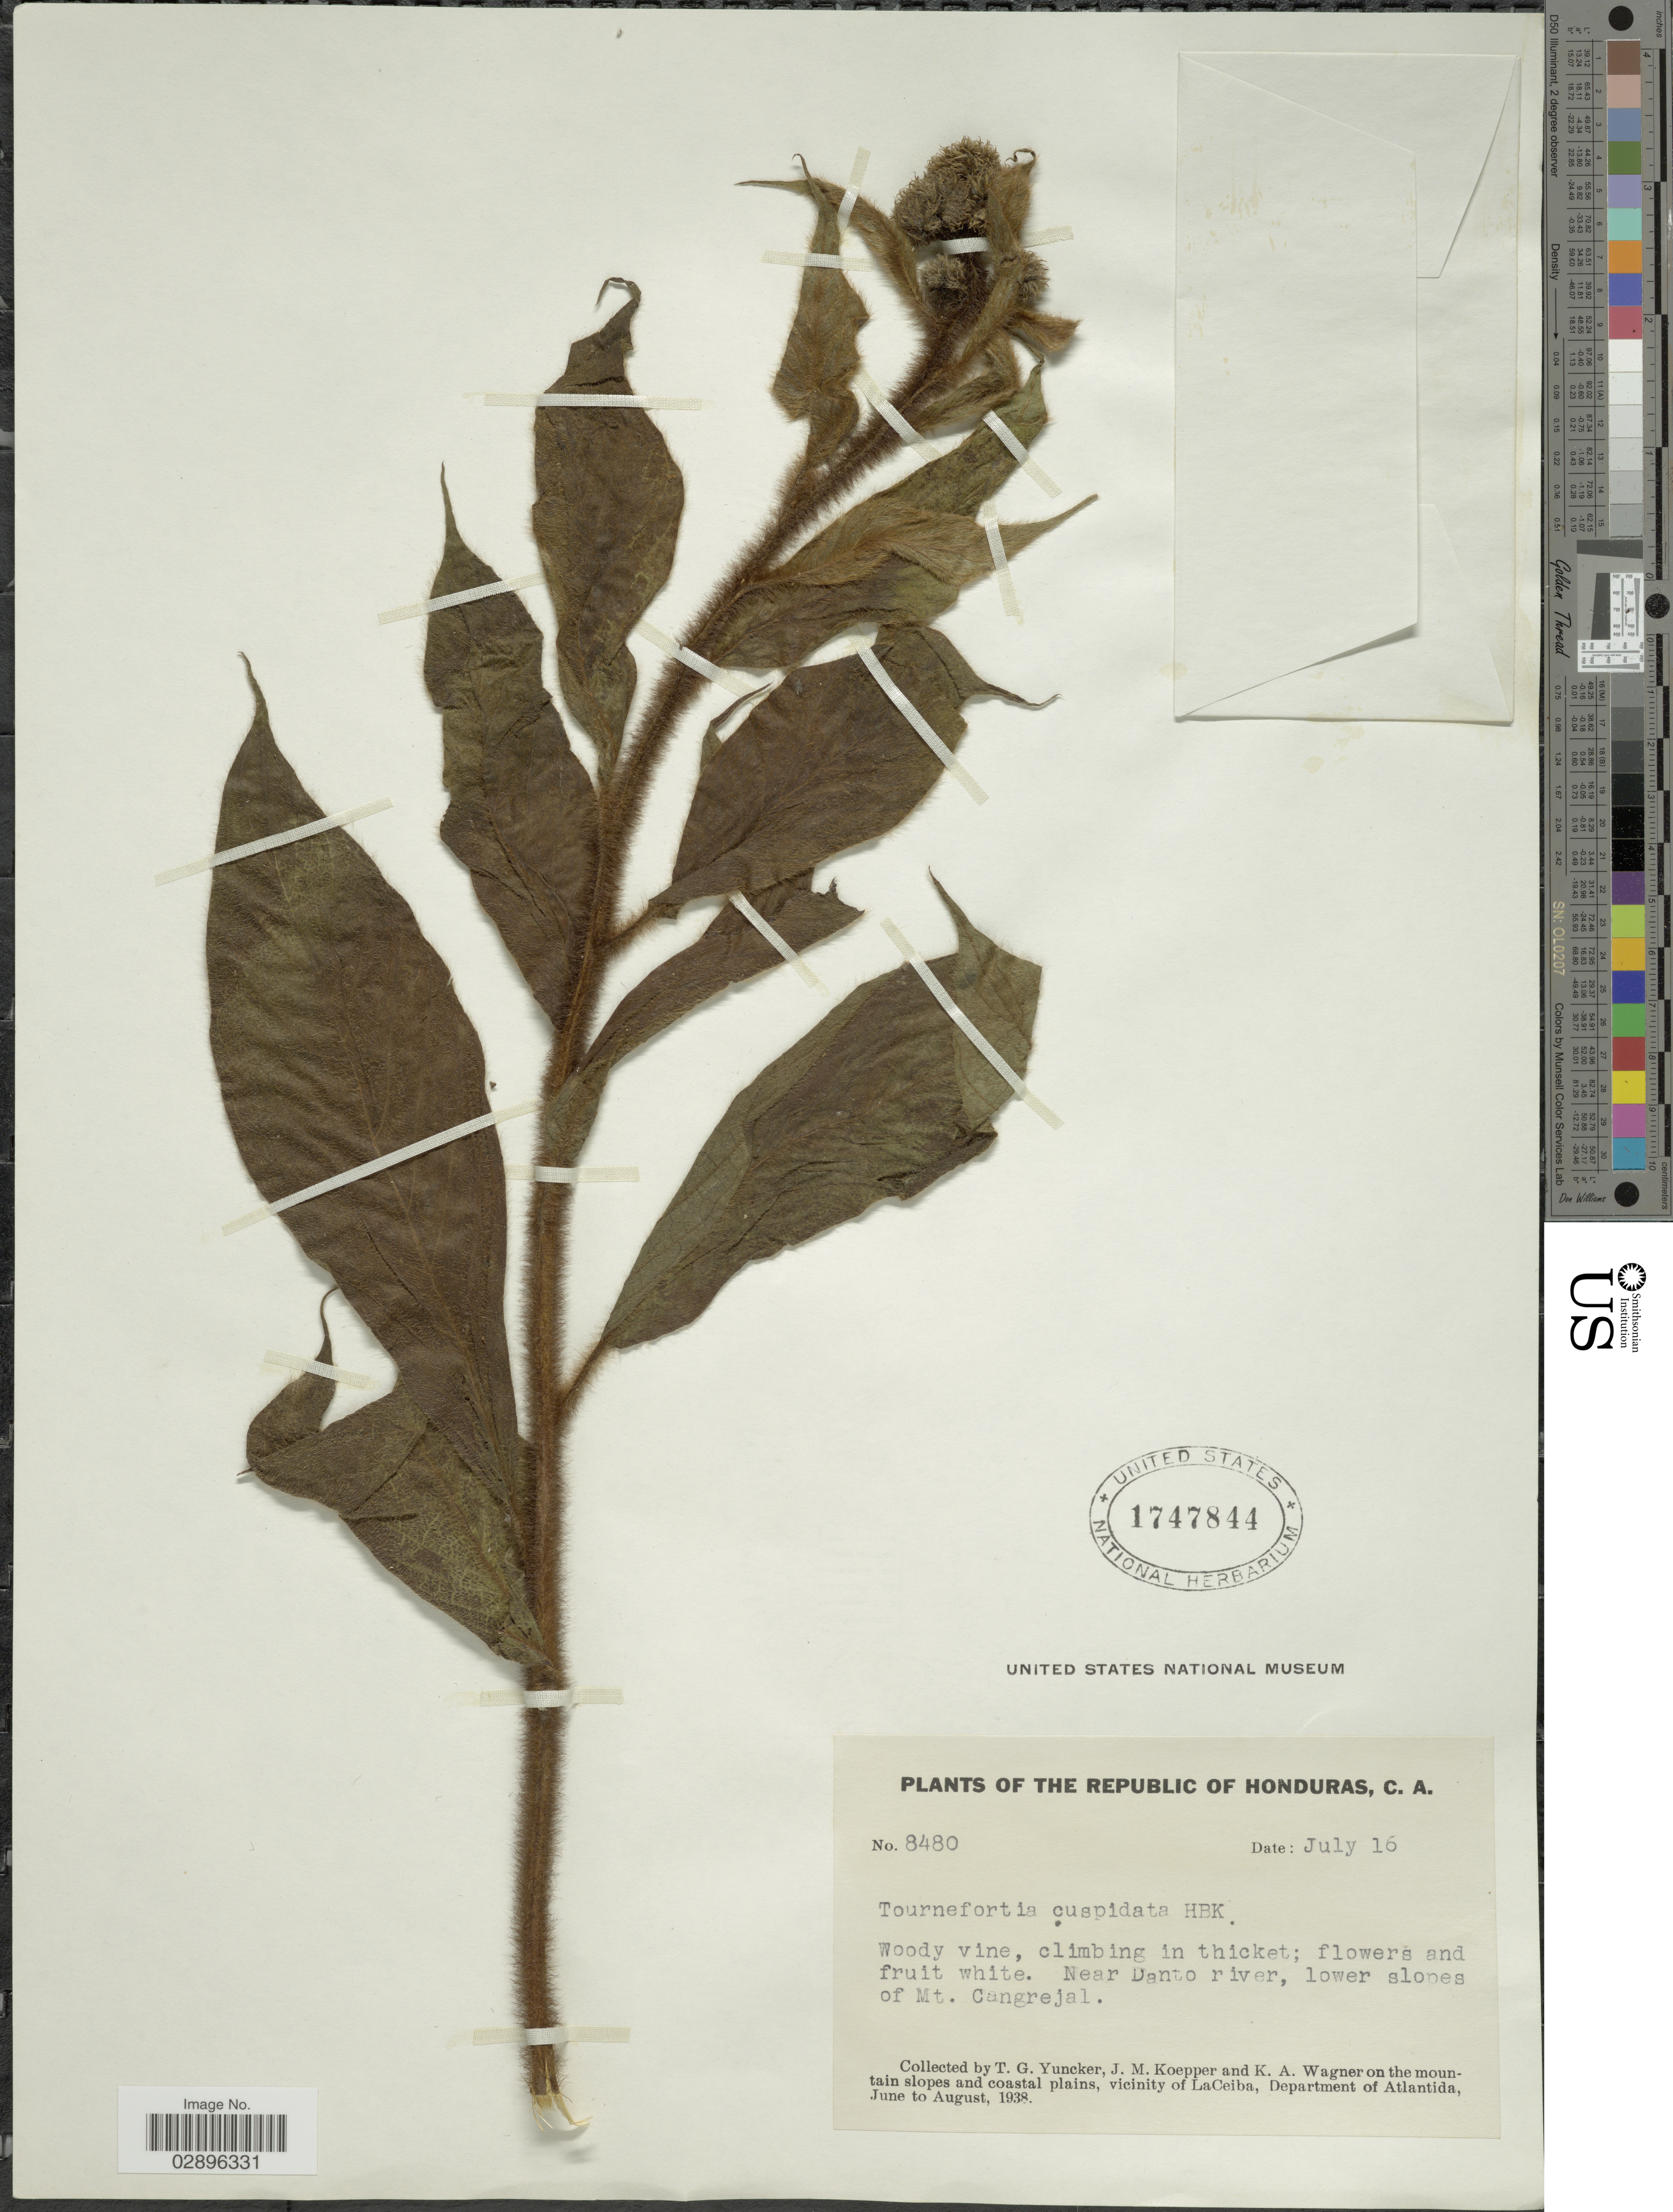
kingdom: Plantae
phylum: Tracheophyta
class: Magnoliopsida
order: Boraginales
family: Heliotropiaceae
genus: Tournefortia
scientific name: Tournefortia cuspidata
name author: Kunth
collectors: T. G. Yuncker, J. M. Koepper & K. A. Wagner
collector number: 8480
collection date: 1938-07-16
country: Honduras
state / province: Atlántida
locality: Near Danto river, lower slopes of Mt. Cangrejal. On the mountain slopes and coastal plains, vicinity of LaCeiba, Department of Atlantida.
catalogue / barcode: US 1747844